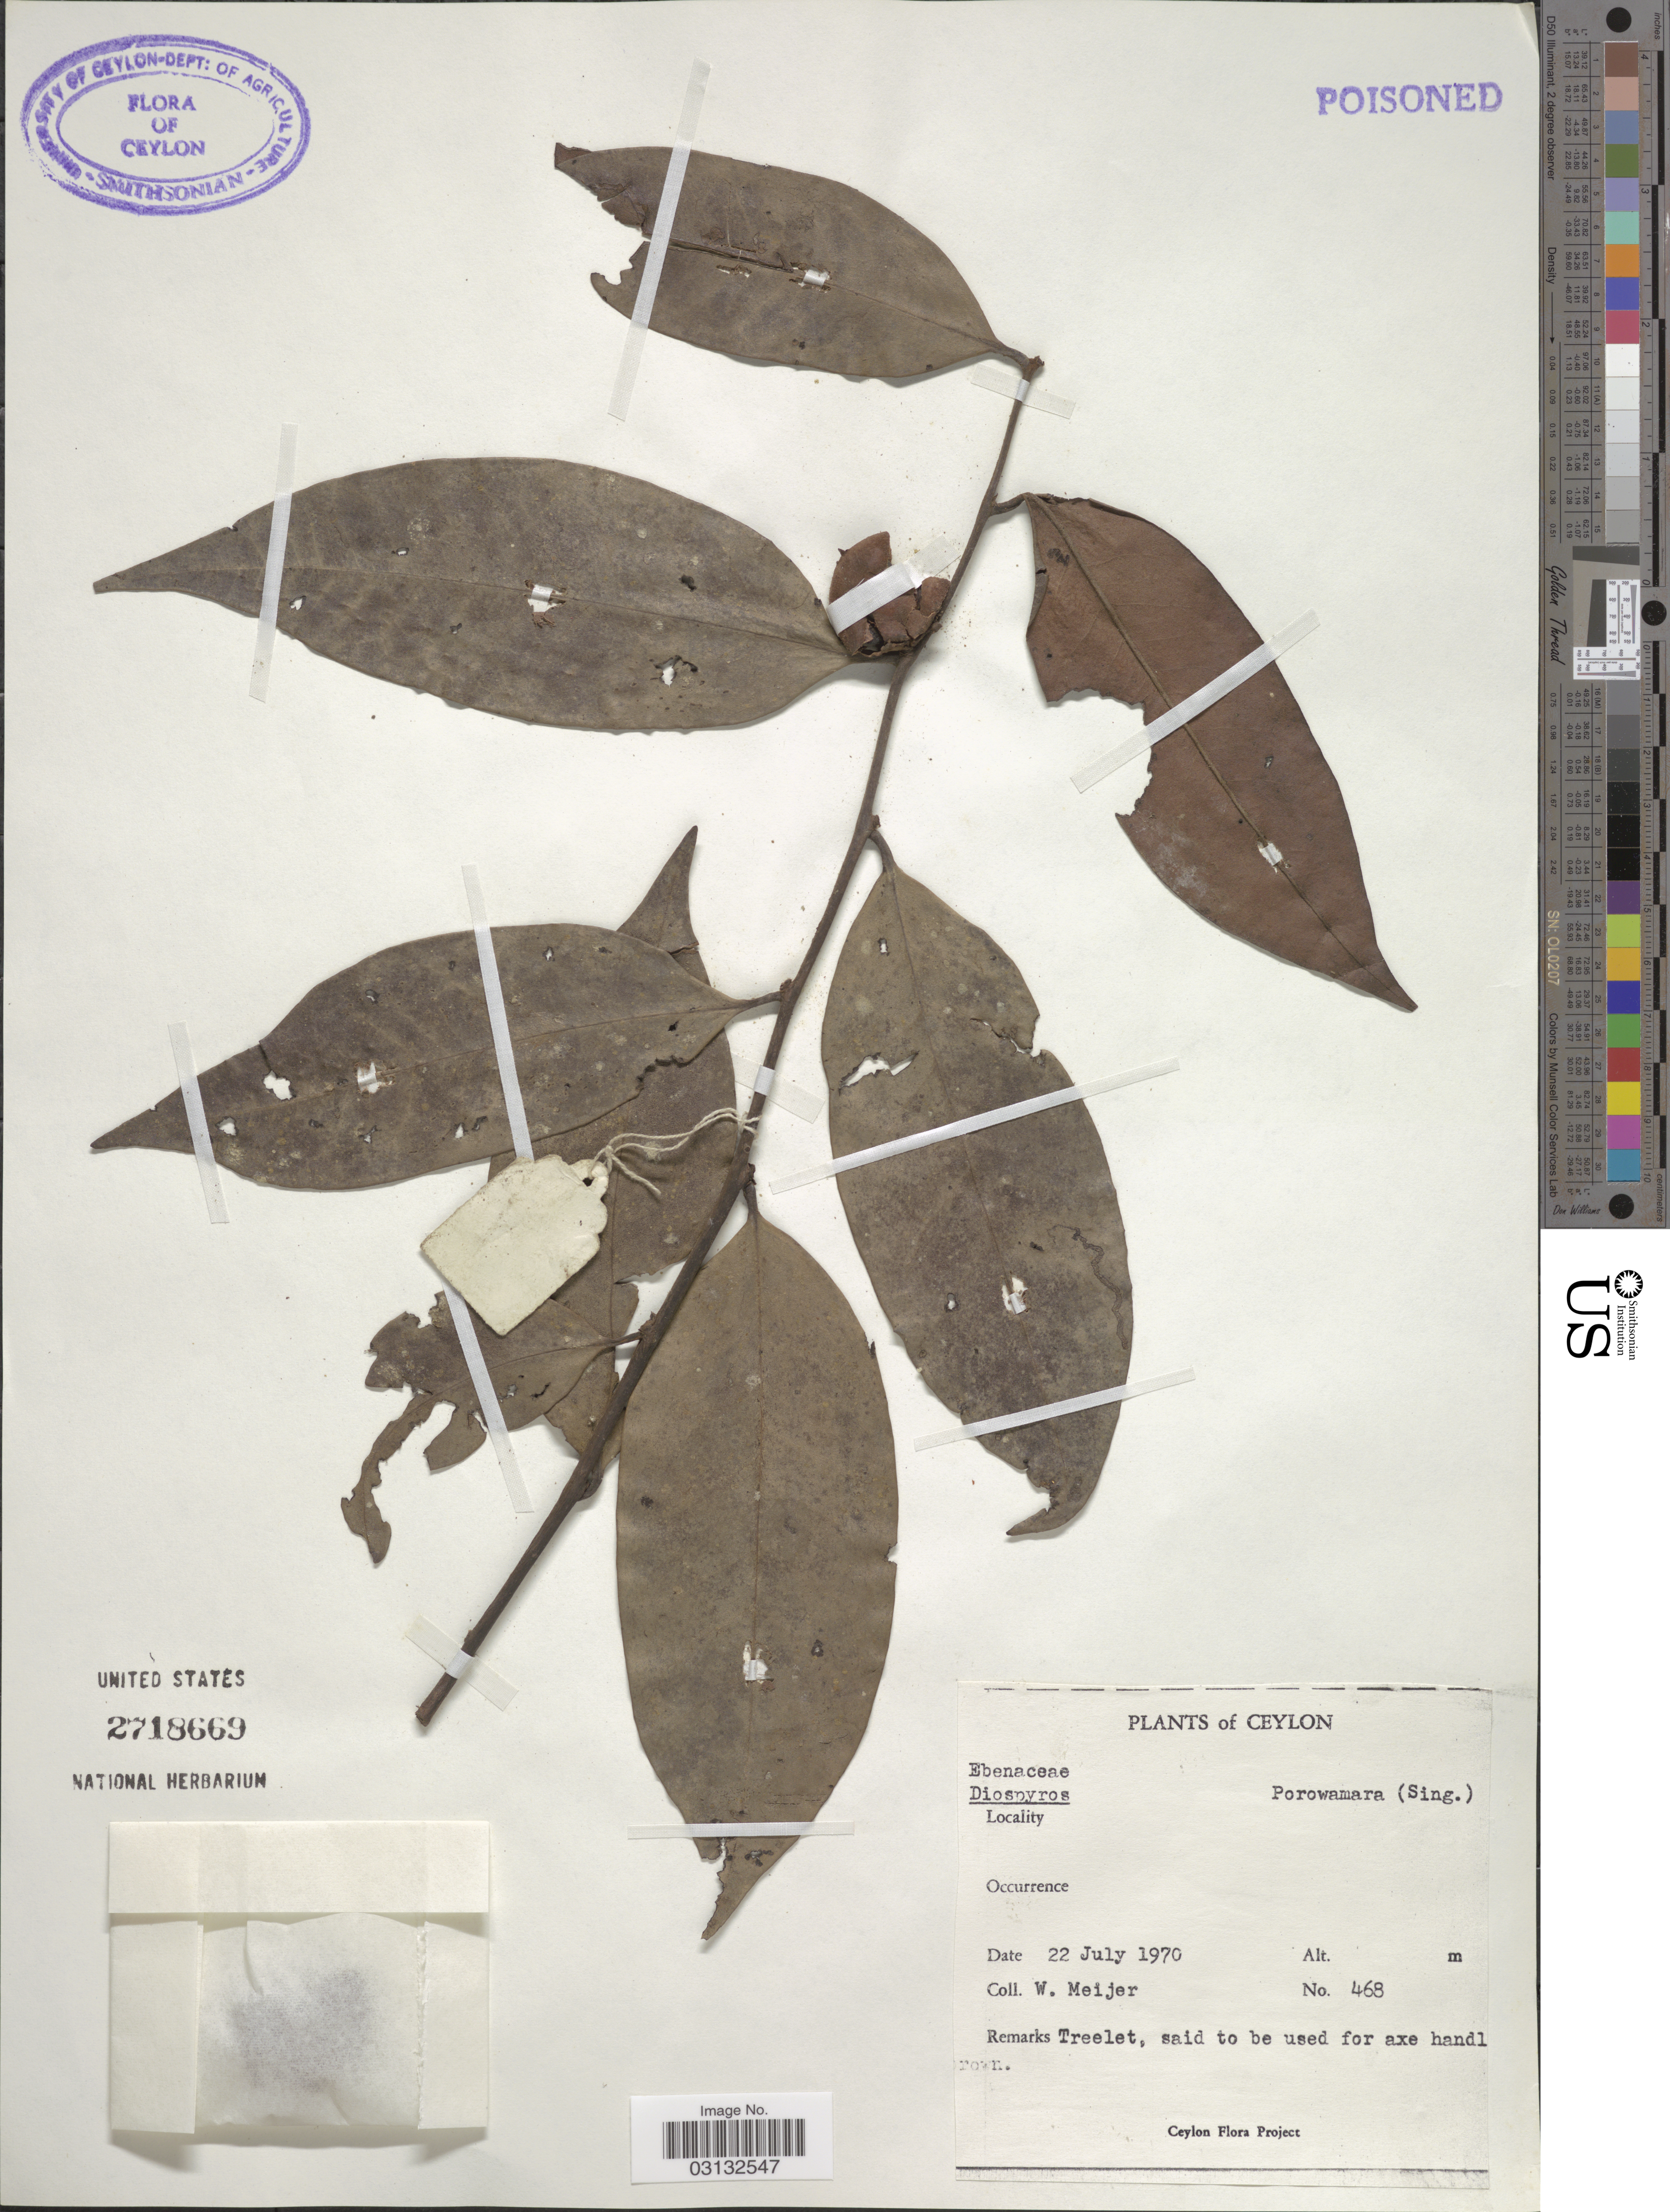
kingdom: Plantae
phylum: Tracheophyta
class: Magnoliopsida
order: Ericales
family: Ebenaceae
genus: Diospyros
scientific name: Diospyros sp.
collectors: W. Meijer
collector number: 468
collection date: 1970-07-22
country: Sri Lanka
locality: Ceylon.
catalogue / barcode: US 2718669